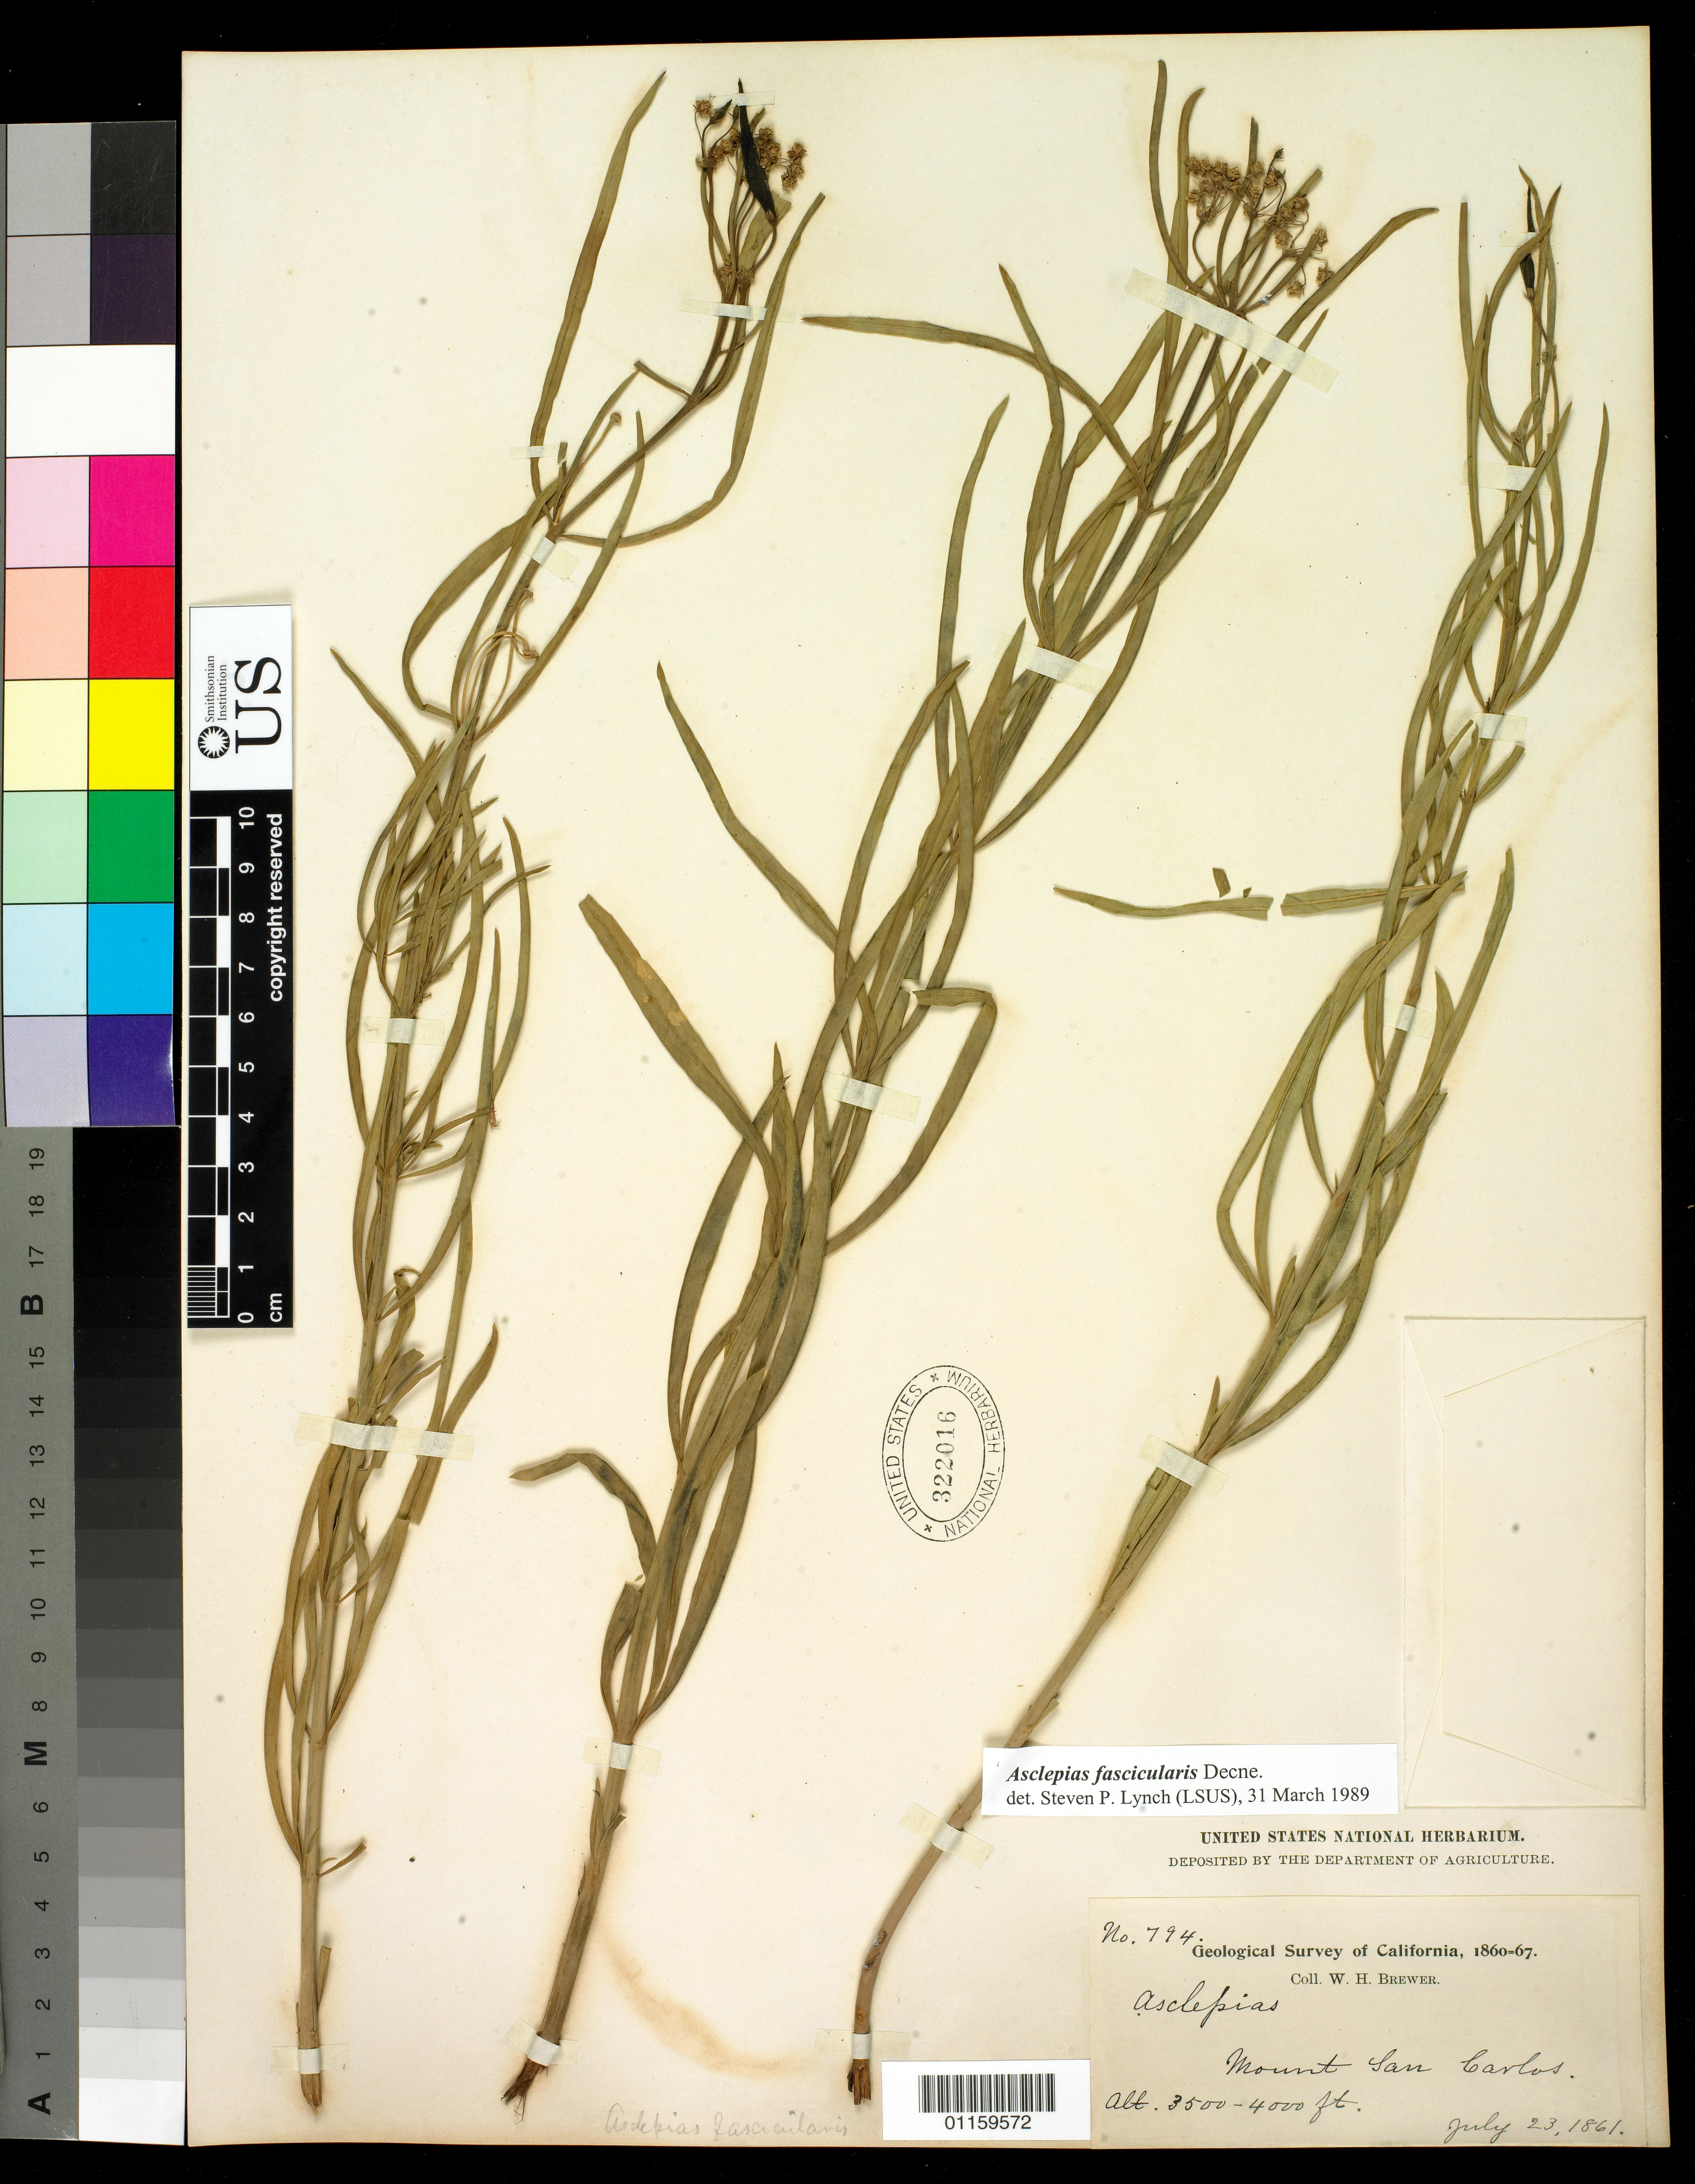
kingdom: Plantae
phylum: Tracheophyta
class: Magnoliopsida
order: Gentianales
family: Apocynaceae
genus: Asclepias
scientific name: Asclepias fascicularis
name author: Decne.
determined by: Lynch, S.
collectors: W. H. Brewer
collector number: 794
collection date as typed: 23 Jul 1861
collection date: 1861-07-23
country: United States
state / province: California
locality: Mount San Carlos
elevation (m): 1067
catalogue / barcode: US 322016